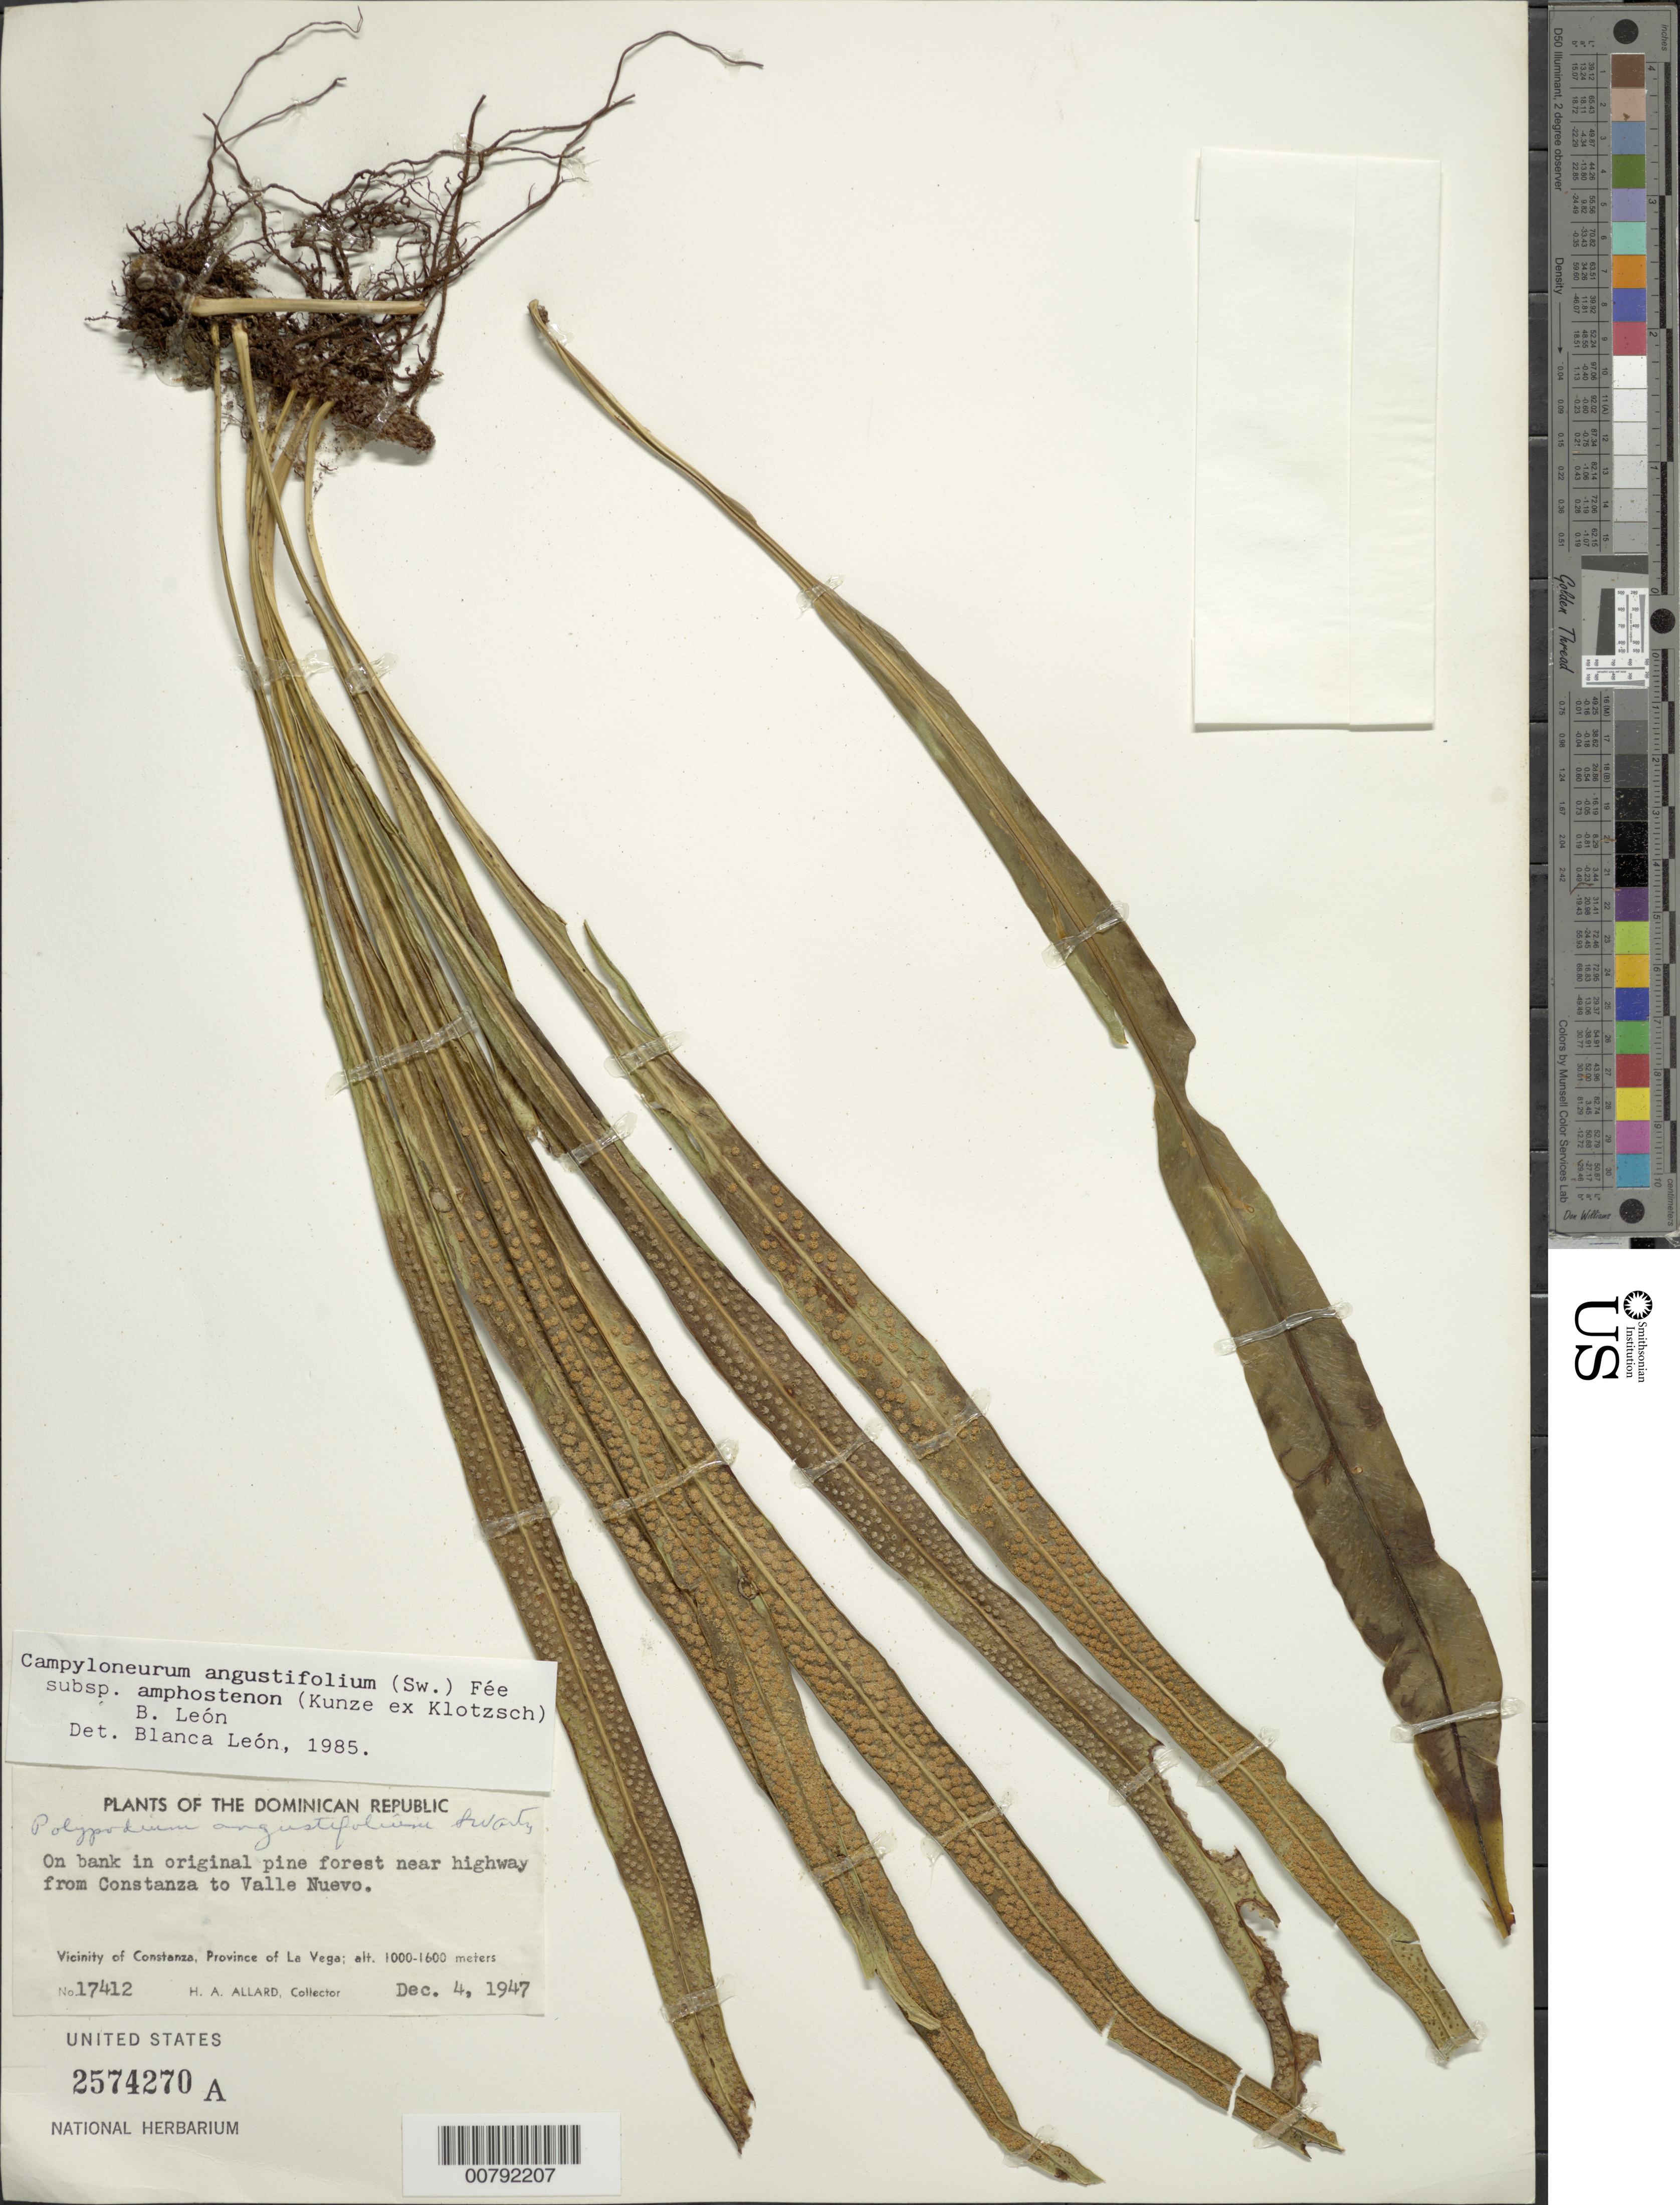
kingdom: Plantae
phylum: Tracheophyta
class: Polypodiopsida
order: Polypodiales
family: Polypodiaceae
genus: Campyloneurum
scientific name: Campyloneurum angustifolium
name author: (Sw.) Fée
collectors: H. A. Allard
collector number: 17412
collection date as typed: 04 Dec 1947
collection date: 1947-12-04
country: Dominican Republic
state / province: La Vega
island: Hispaniola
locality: Constanza to Valle Nuevo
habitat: On bank in original pine forest near highway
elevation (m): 1000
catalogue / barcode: US 2574270A